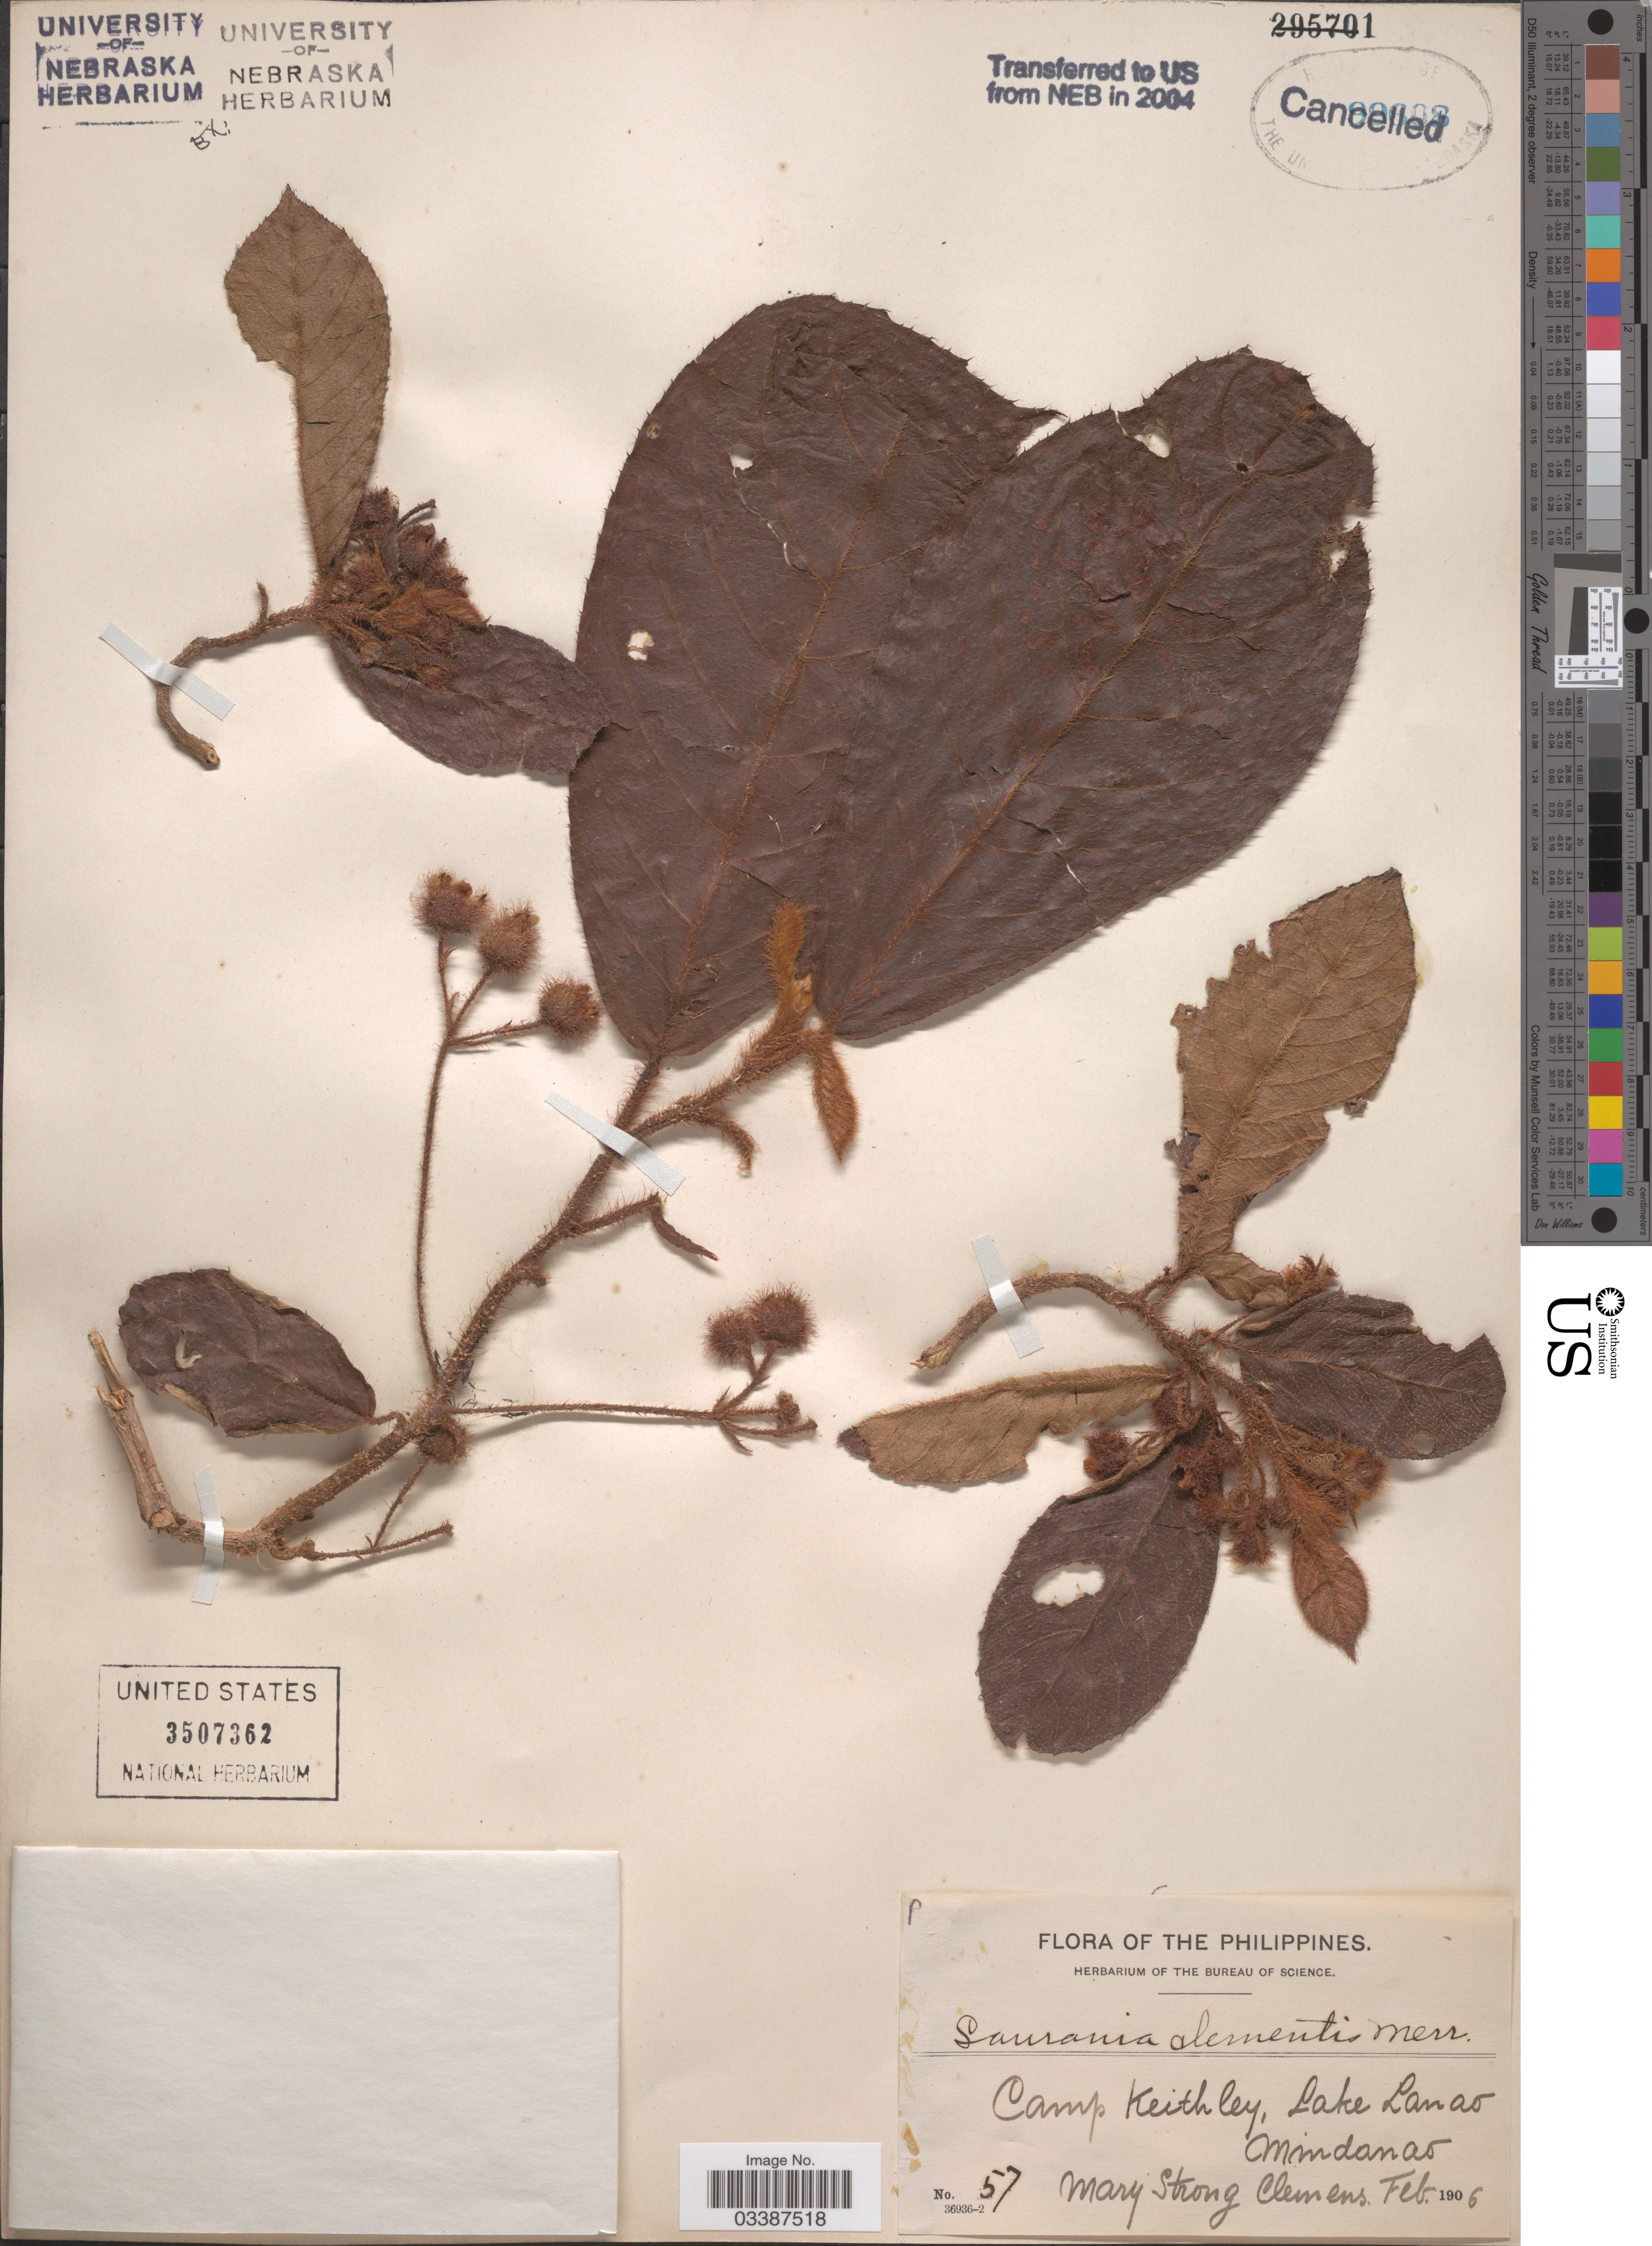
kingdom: Plantae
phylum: Tracheophyta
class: Magnoliopsida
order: Ericales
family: Actinidiaceae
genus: Saurauia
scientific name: Saurauia clementis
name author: Merr.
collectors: M. S. Clemens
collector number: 57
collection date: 1906-02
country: Philippines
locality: Camp Keithley, Lake Lanao, Mindanao.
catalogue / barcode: US 3507362